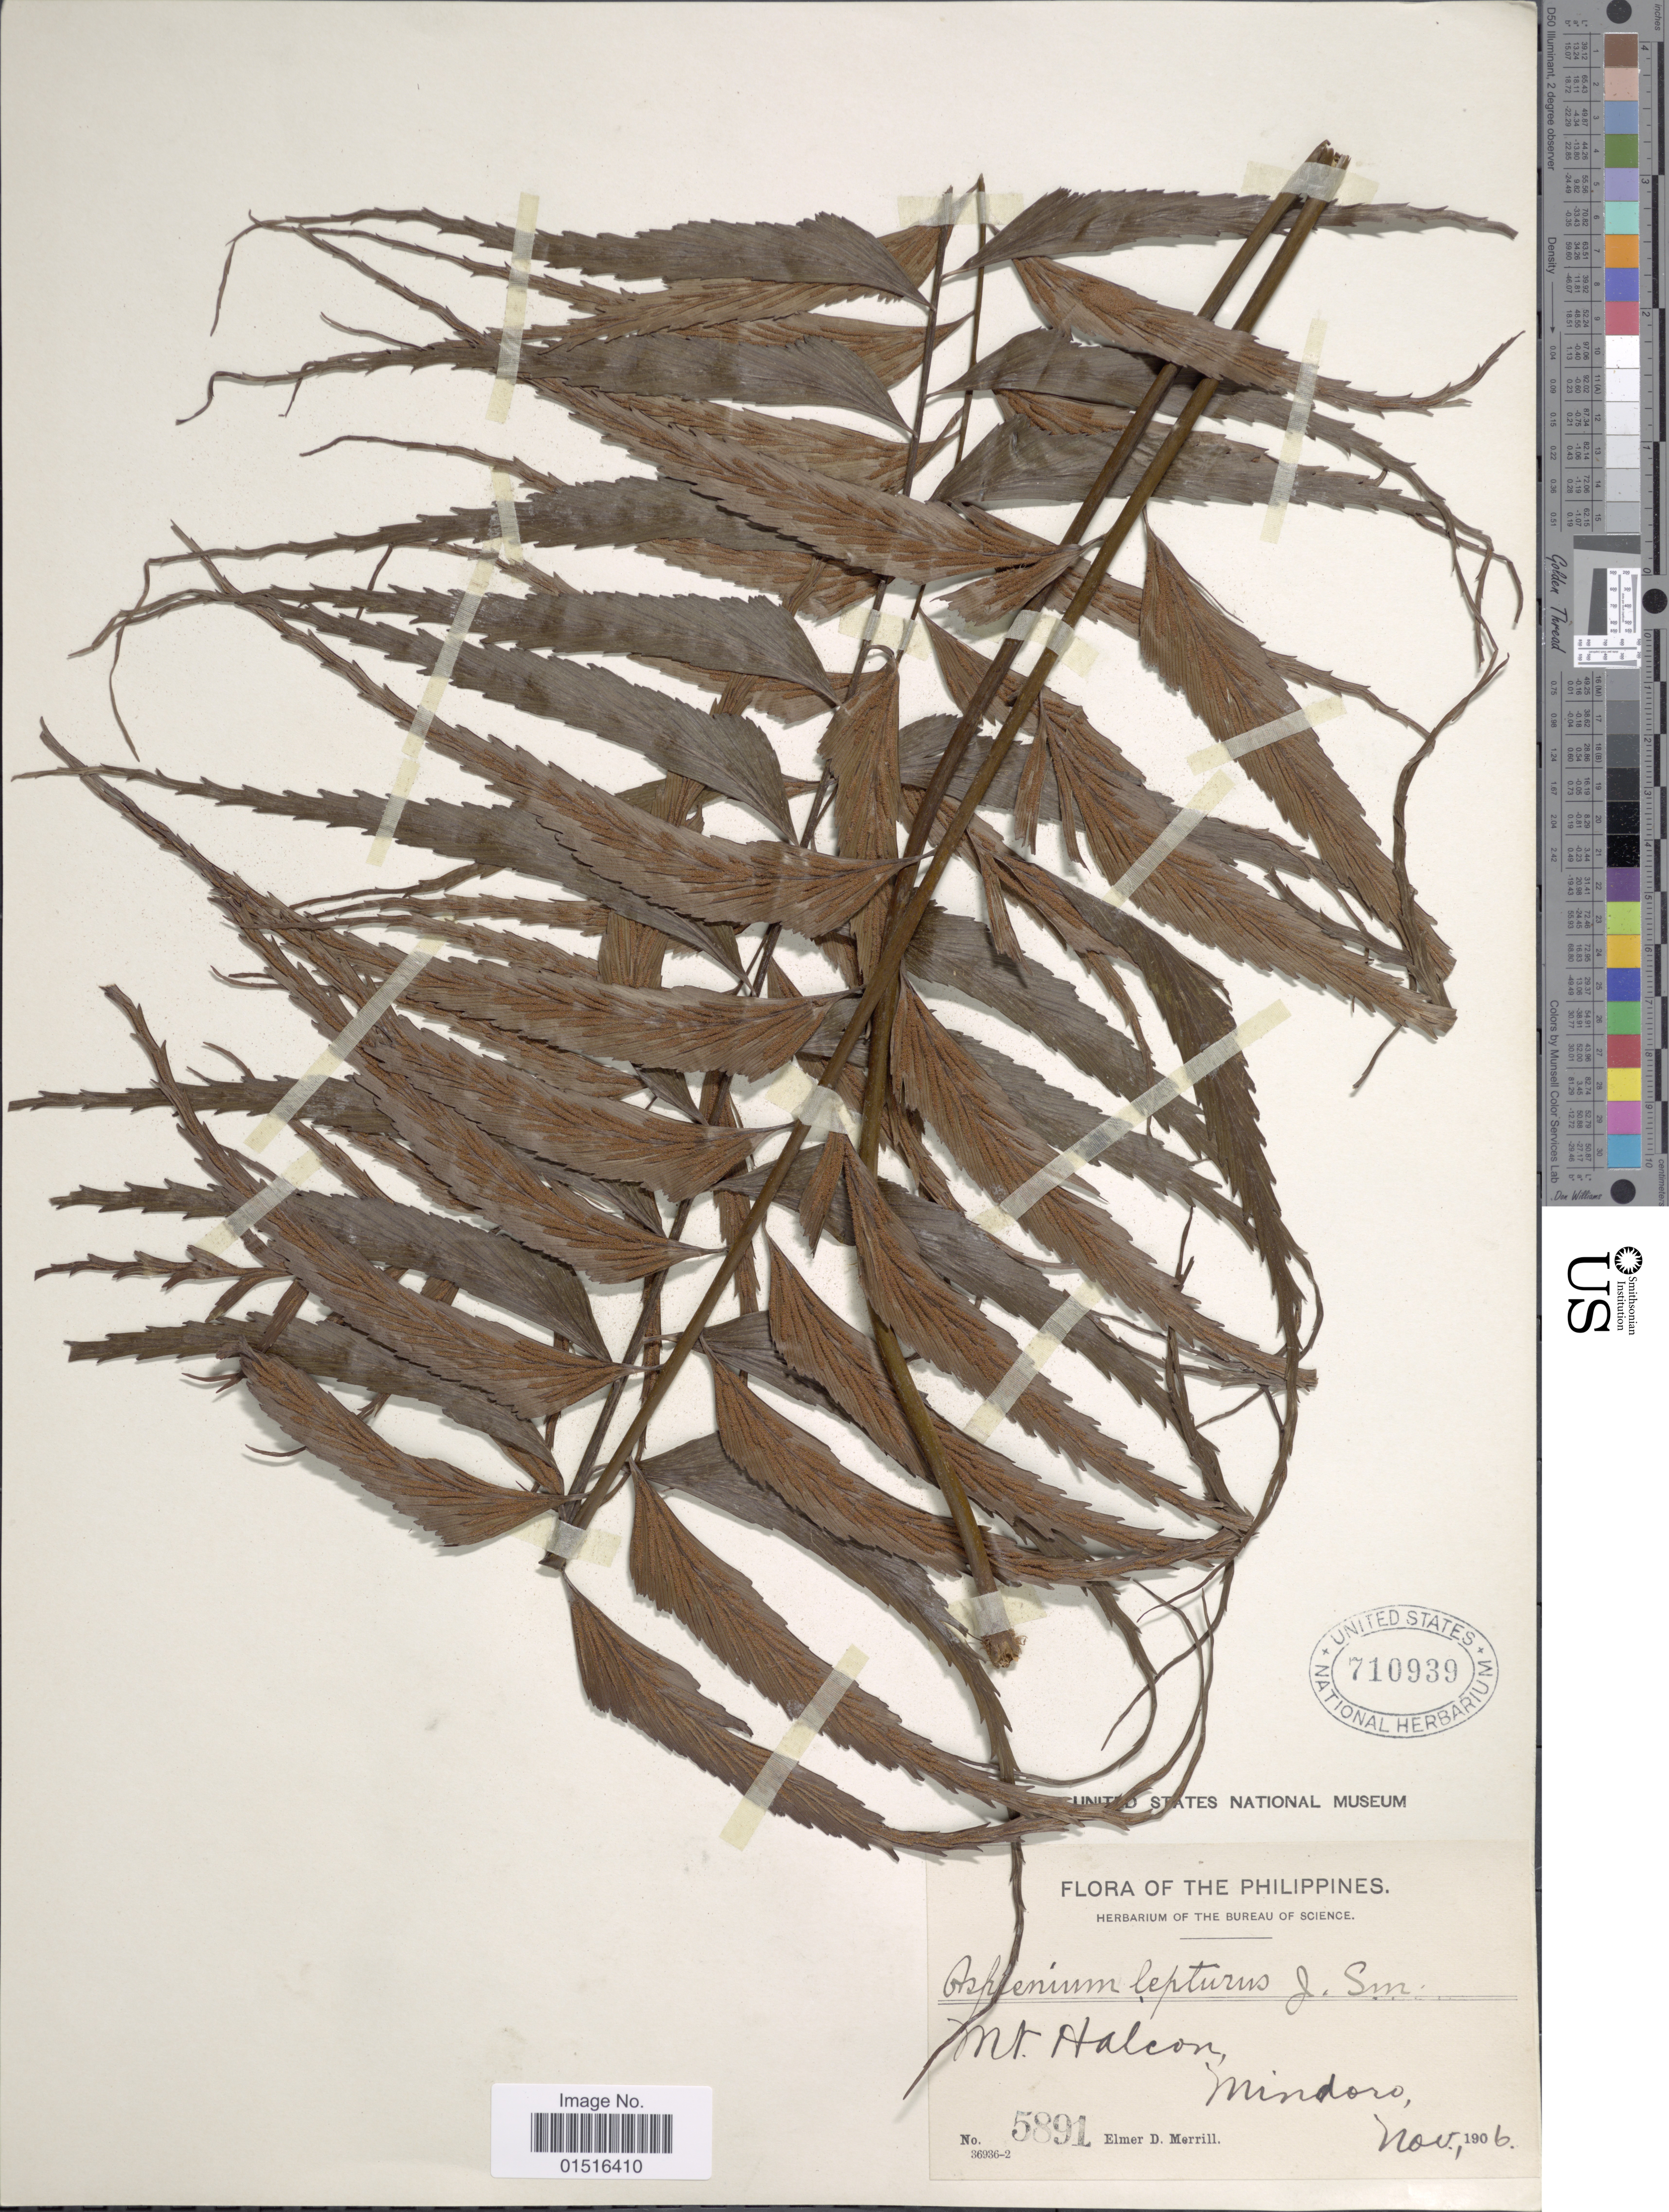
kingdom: Plantae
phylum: Tracheophyta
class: Polypodiopsida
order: Polypodiales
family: Aspleniaceae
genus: Asplenium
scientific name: Asplenium lepturus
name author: J. Sm. ex C. Presl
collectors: E. D. Merrill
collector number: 5891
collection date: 1906-11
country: Philippines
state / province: Mimaropa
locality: Mt. Halcon, Mindoro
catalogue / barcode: US 710939